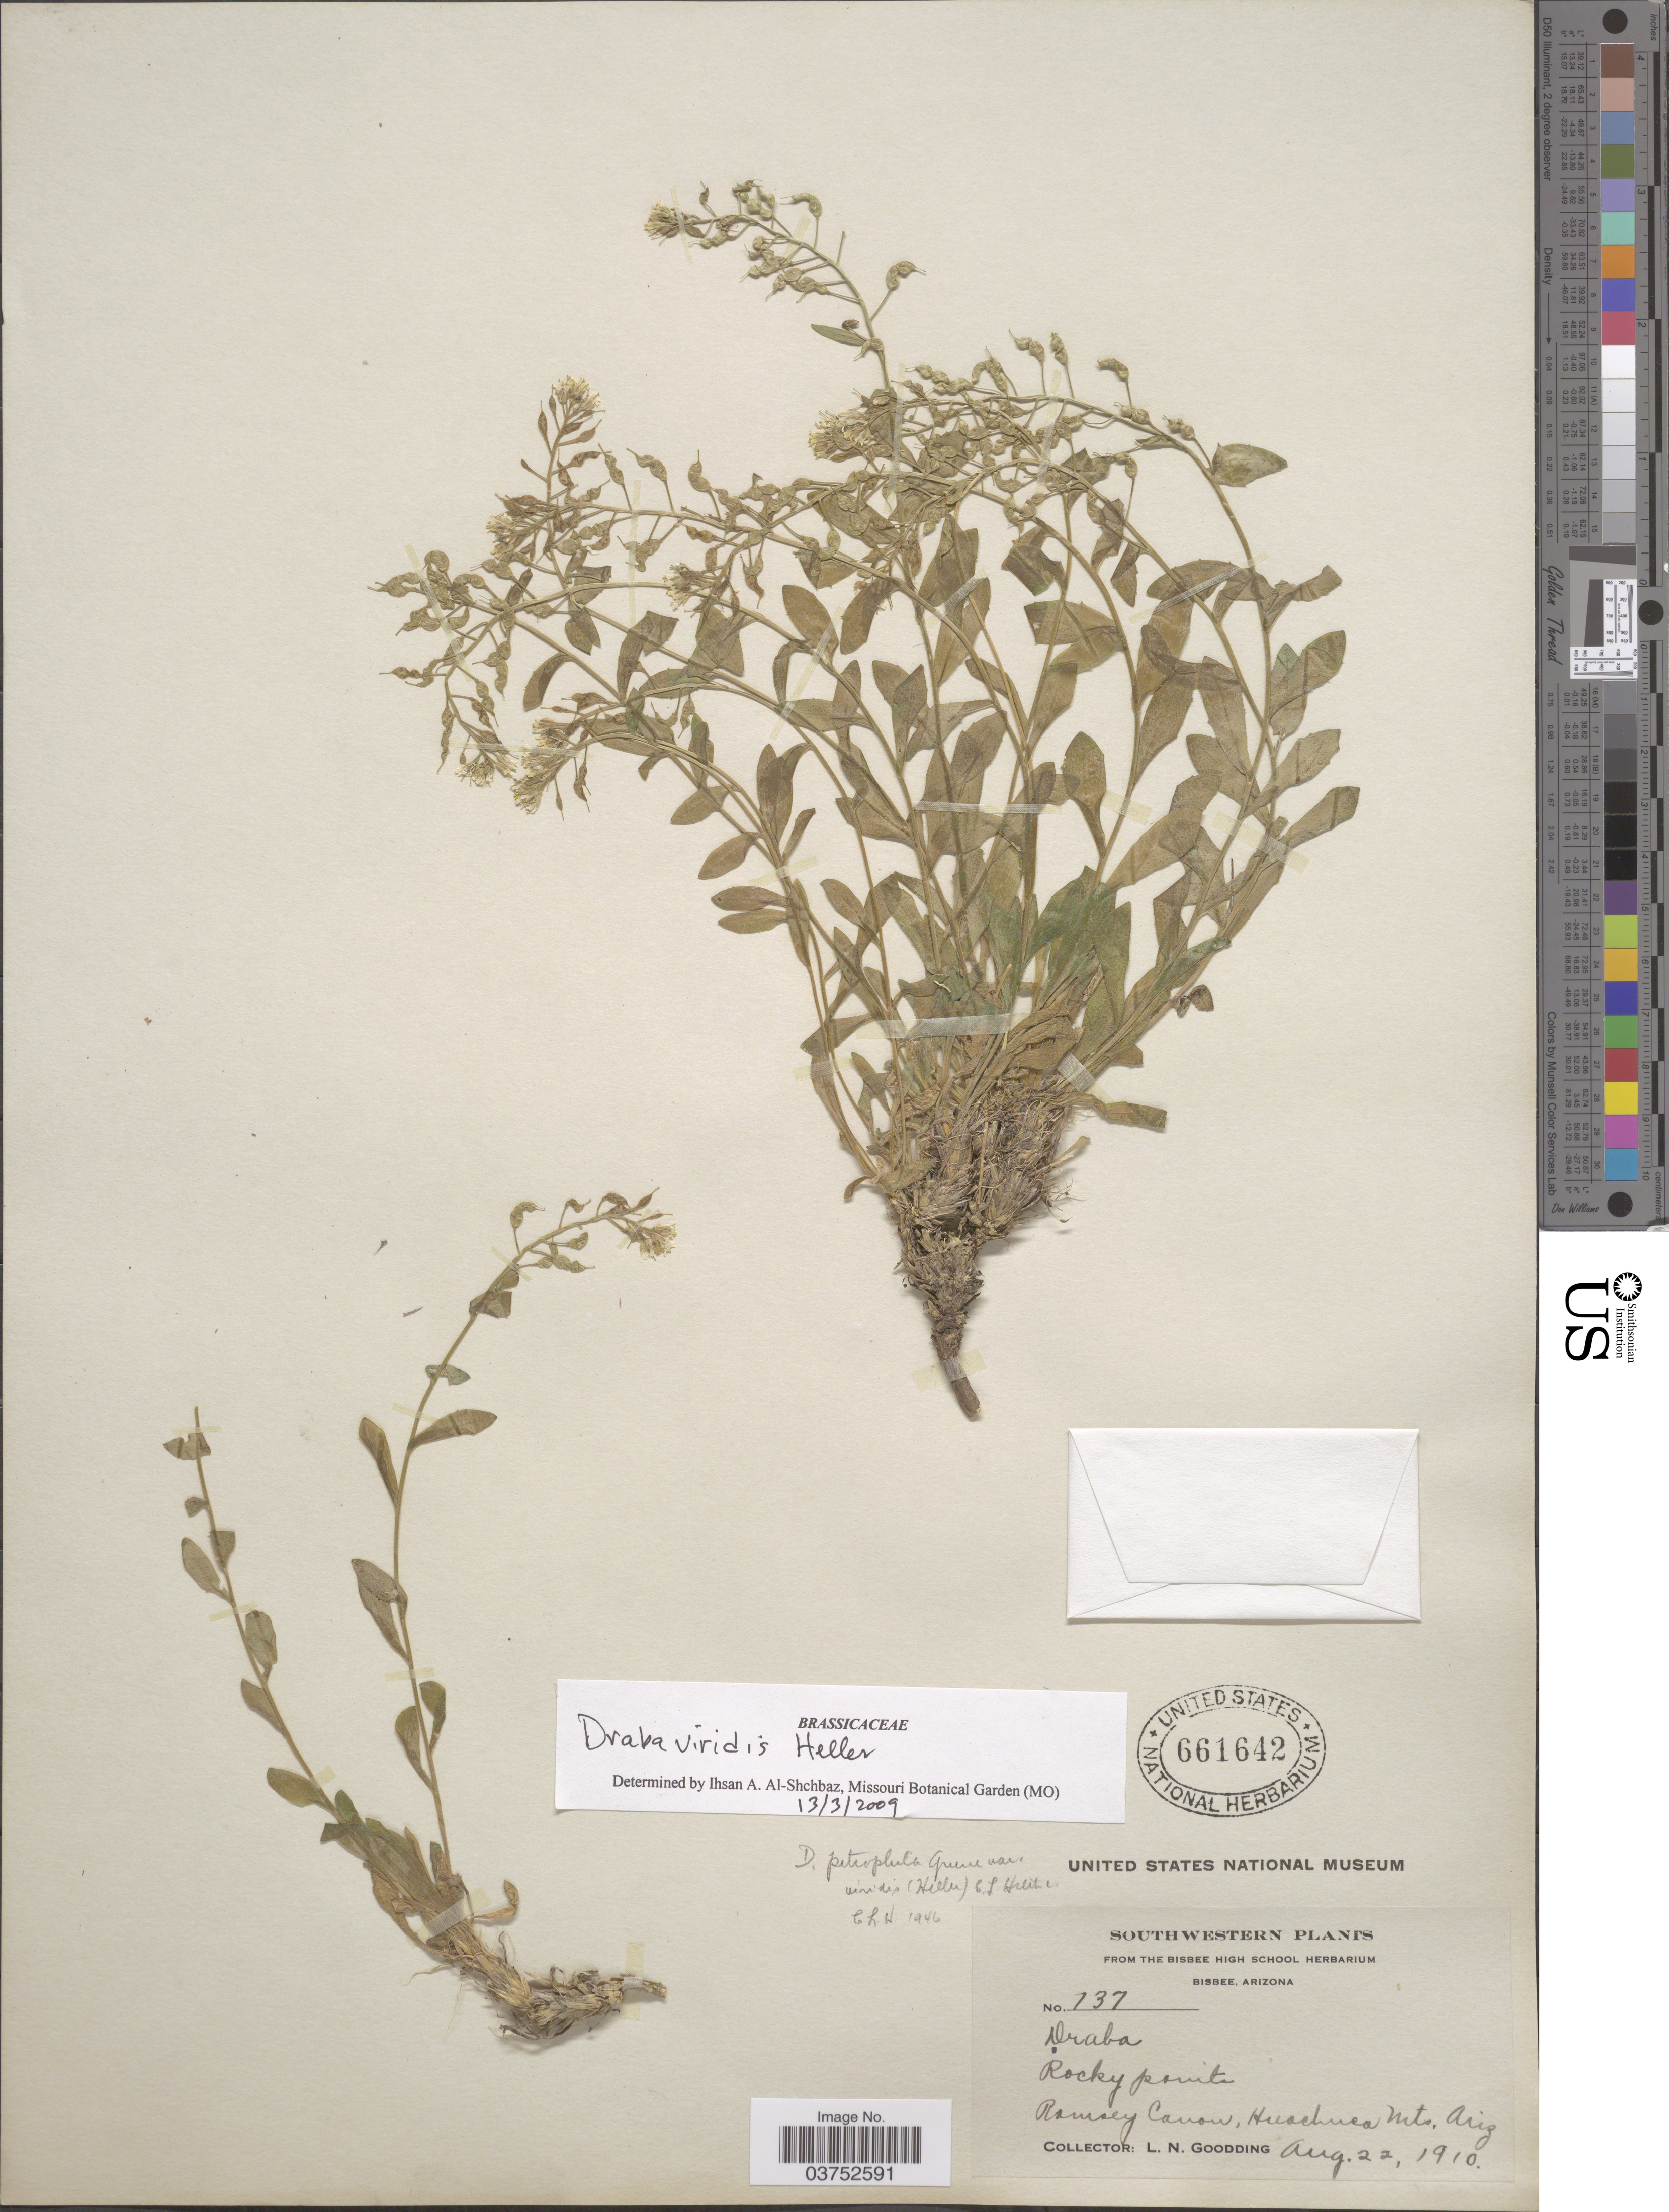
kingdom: Plantae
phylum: Tracheophyta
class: Magnoliopsida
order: Brassicales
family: Brassicaceae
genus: Draba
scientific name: Draba viridis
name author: (A. Gray) A. Heller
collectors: L. N. Goodding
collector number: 737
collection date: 1910-08-22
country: United States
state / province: Arizona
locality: Southwestern. Ramsey Canon, Huachuca Mts.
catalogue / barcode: US 661642